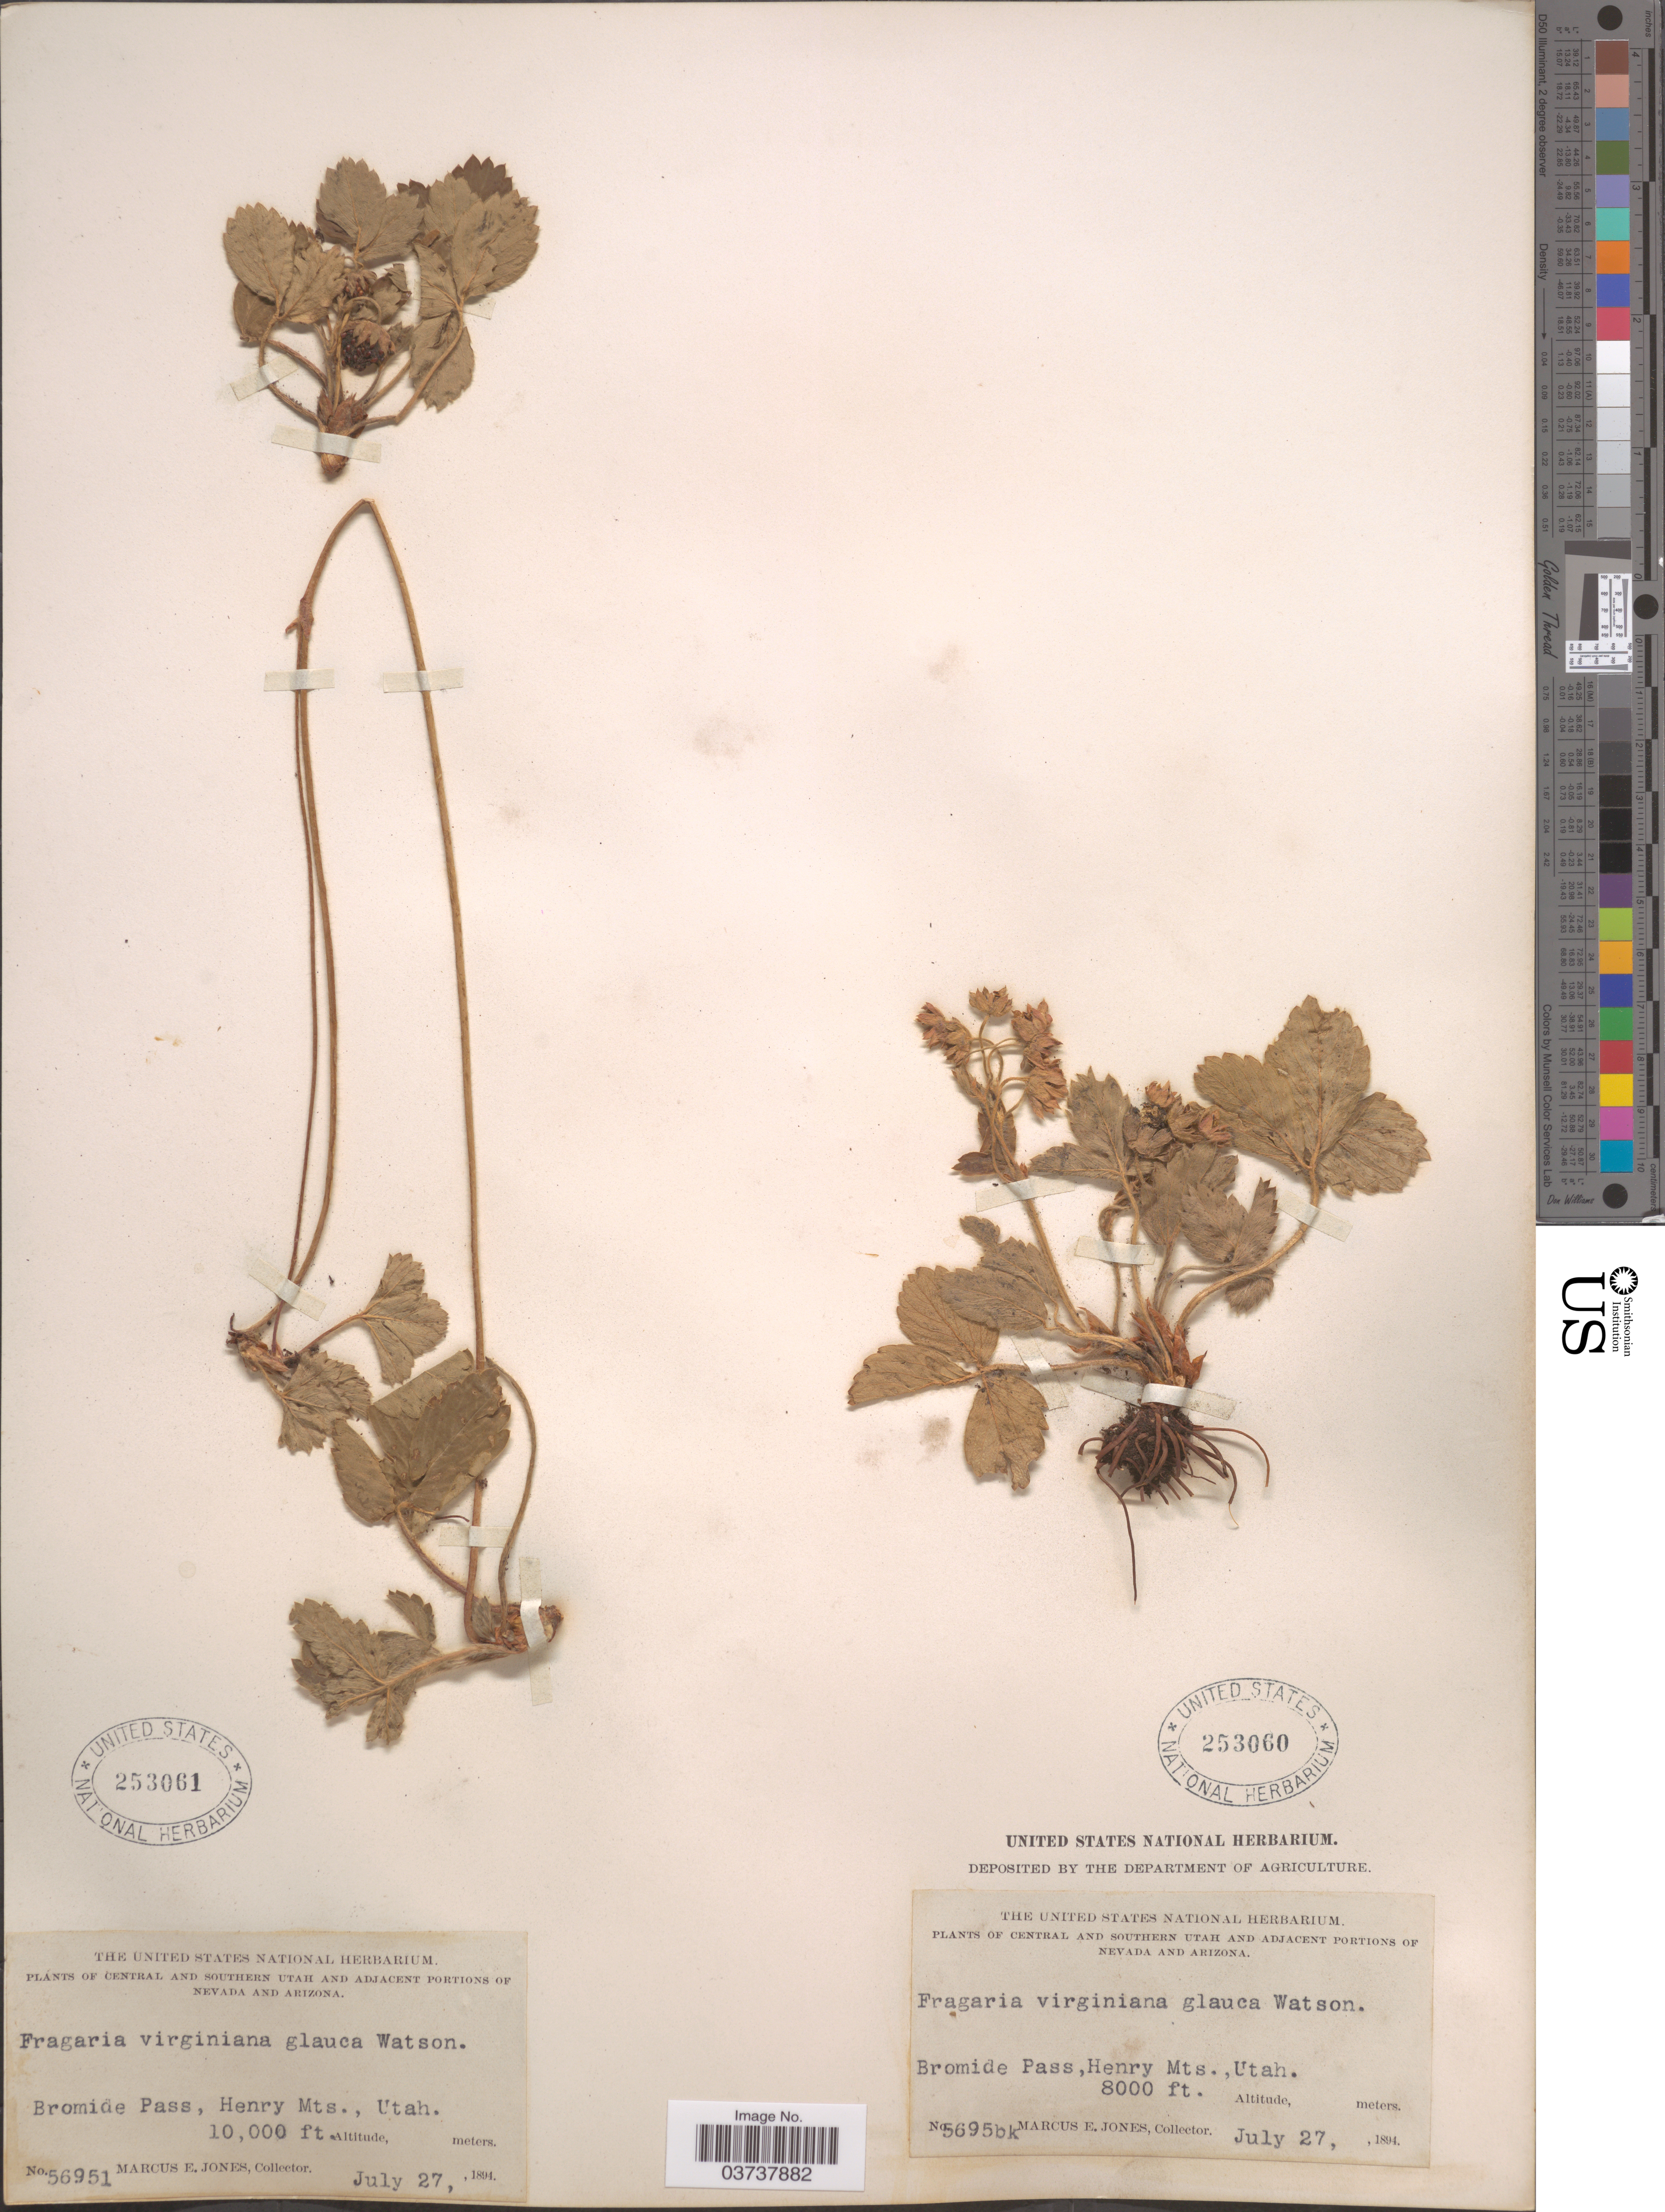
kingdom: Plantae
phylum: Tracheophyta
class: Magnoliopsida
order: Rosales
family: Rosaceae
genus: Fragaria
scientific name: Fragaria virginiana subsp. glauca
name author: (S. Watson) Staudt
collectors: M. E. Jones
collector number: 5695bk*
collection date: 1894-07-27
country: United States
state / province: Utah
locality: Central and Southern Utah. Bromide Pass, Henry Mts.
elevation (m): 2438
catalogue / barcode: US 253060